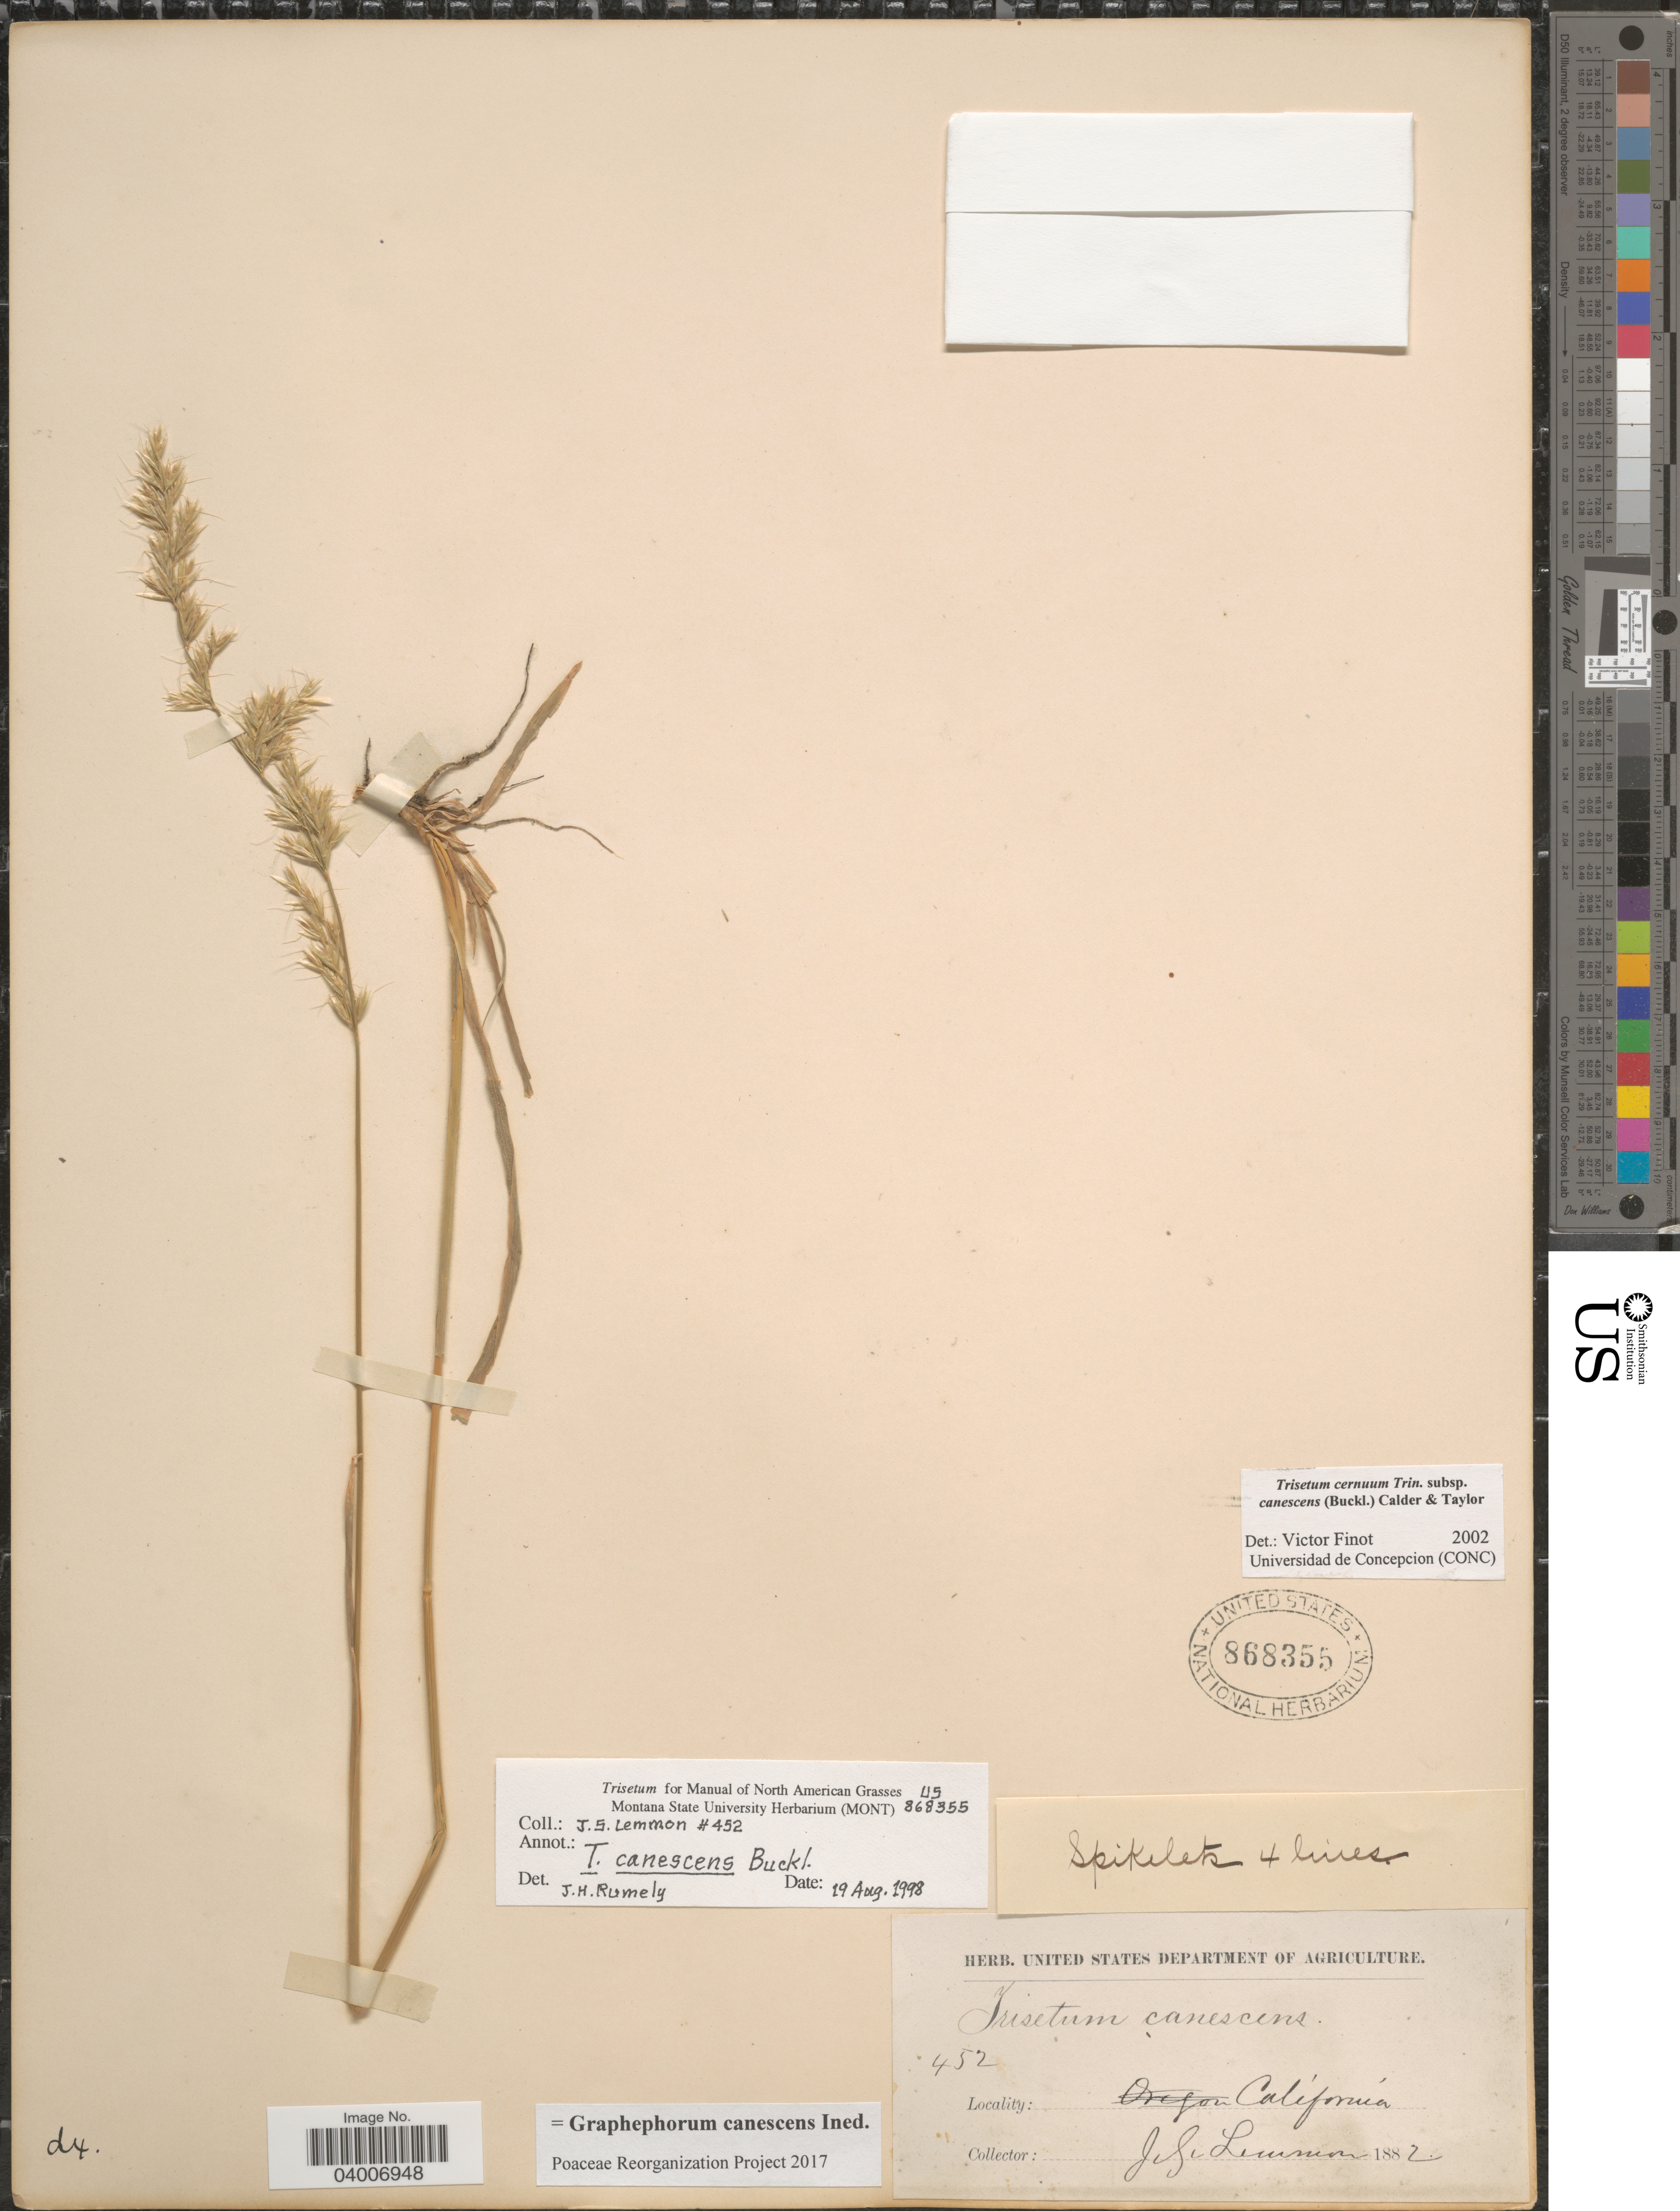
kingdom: Plantae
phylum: Tracheophyta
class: Liliopsida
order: Poales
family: Poaceae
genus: Graphephorum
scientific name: Graphephorum canescens ined.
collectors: J. Lemmon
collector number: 452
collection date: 1882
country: United States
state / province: California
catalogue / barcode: US 868355